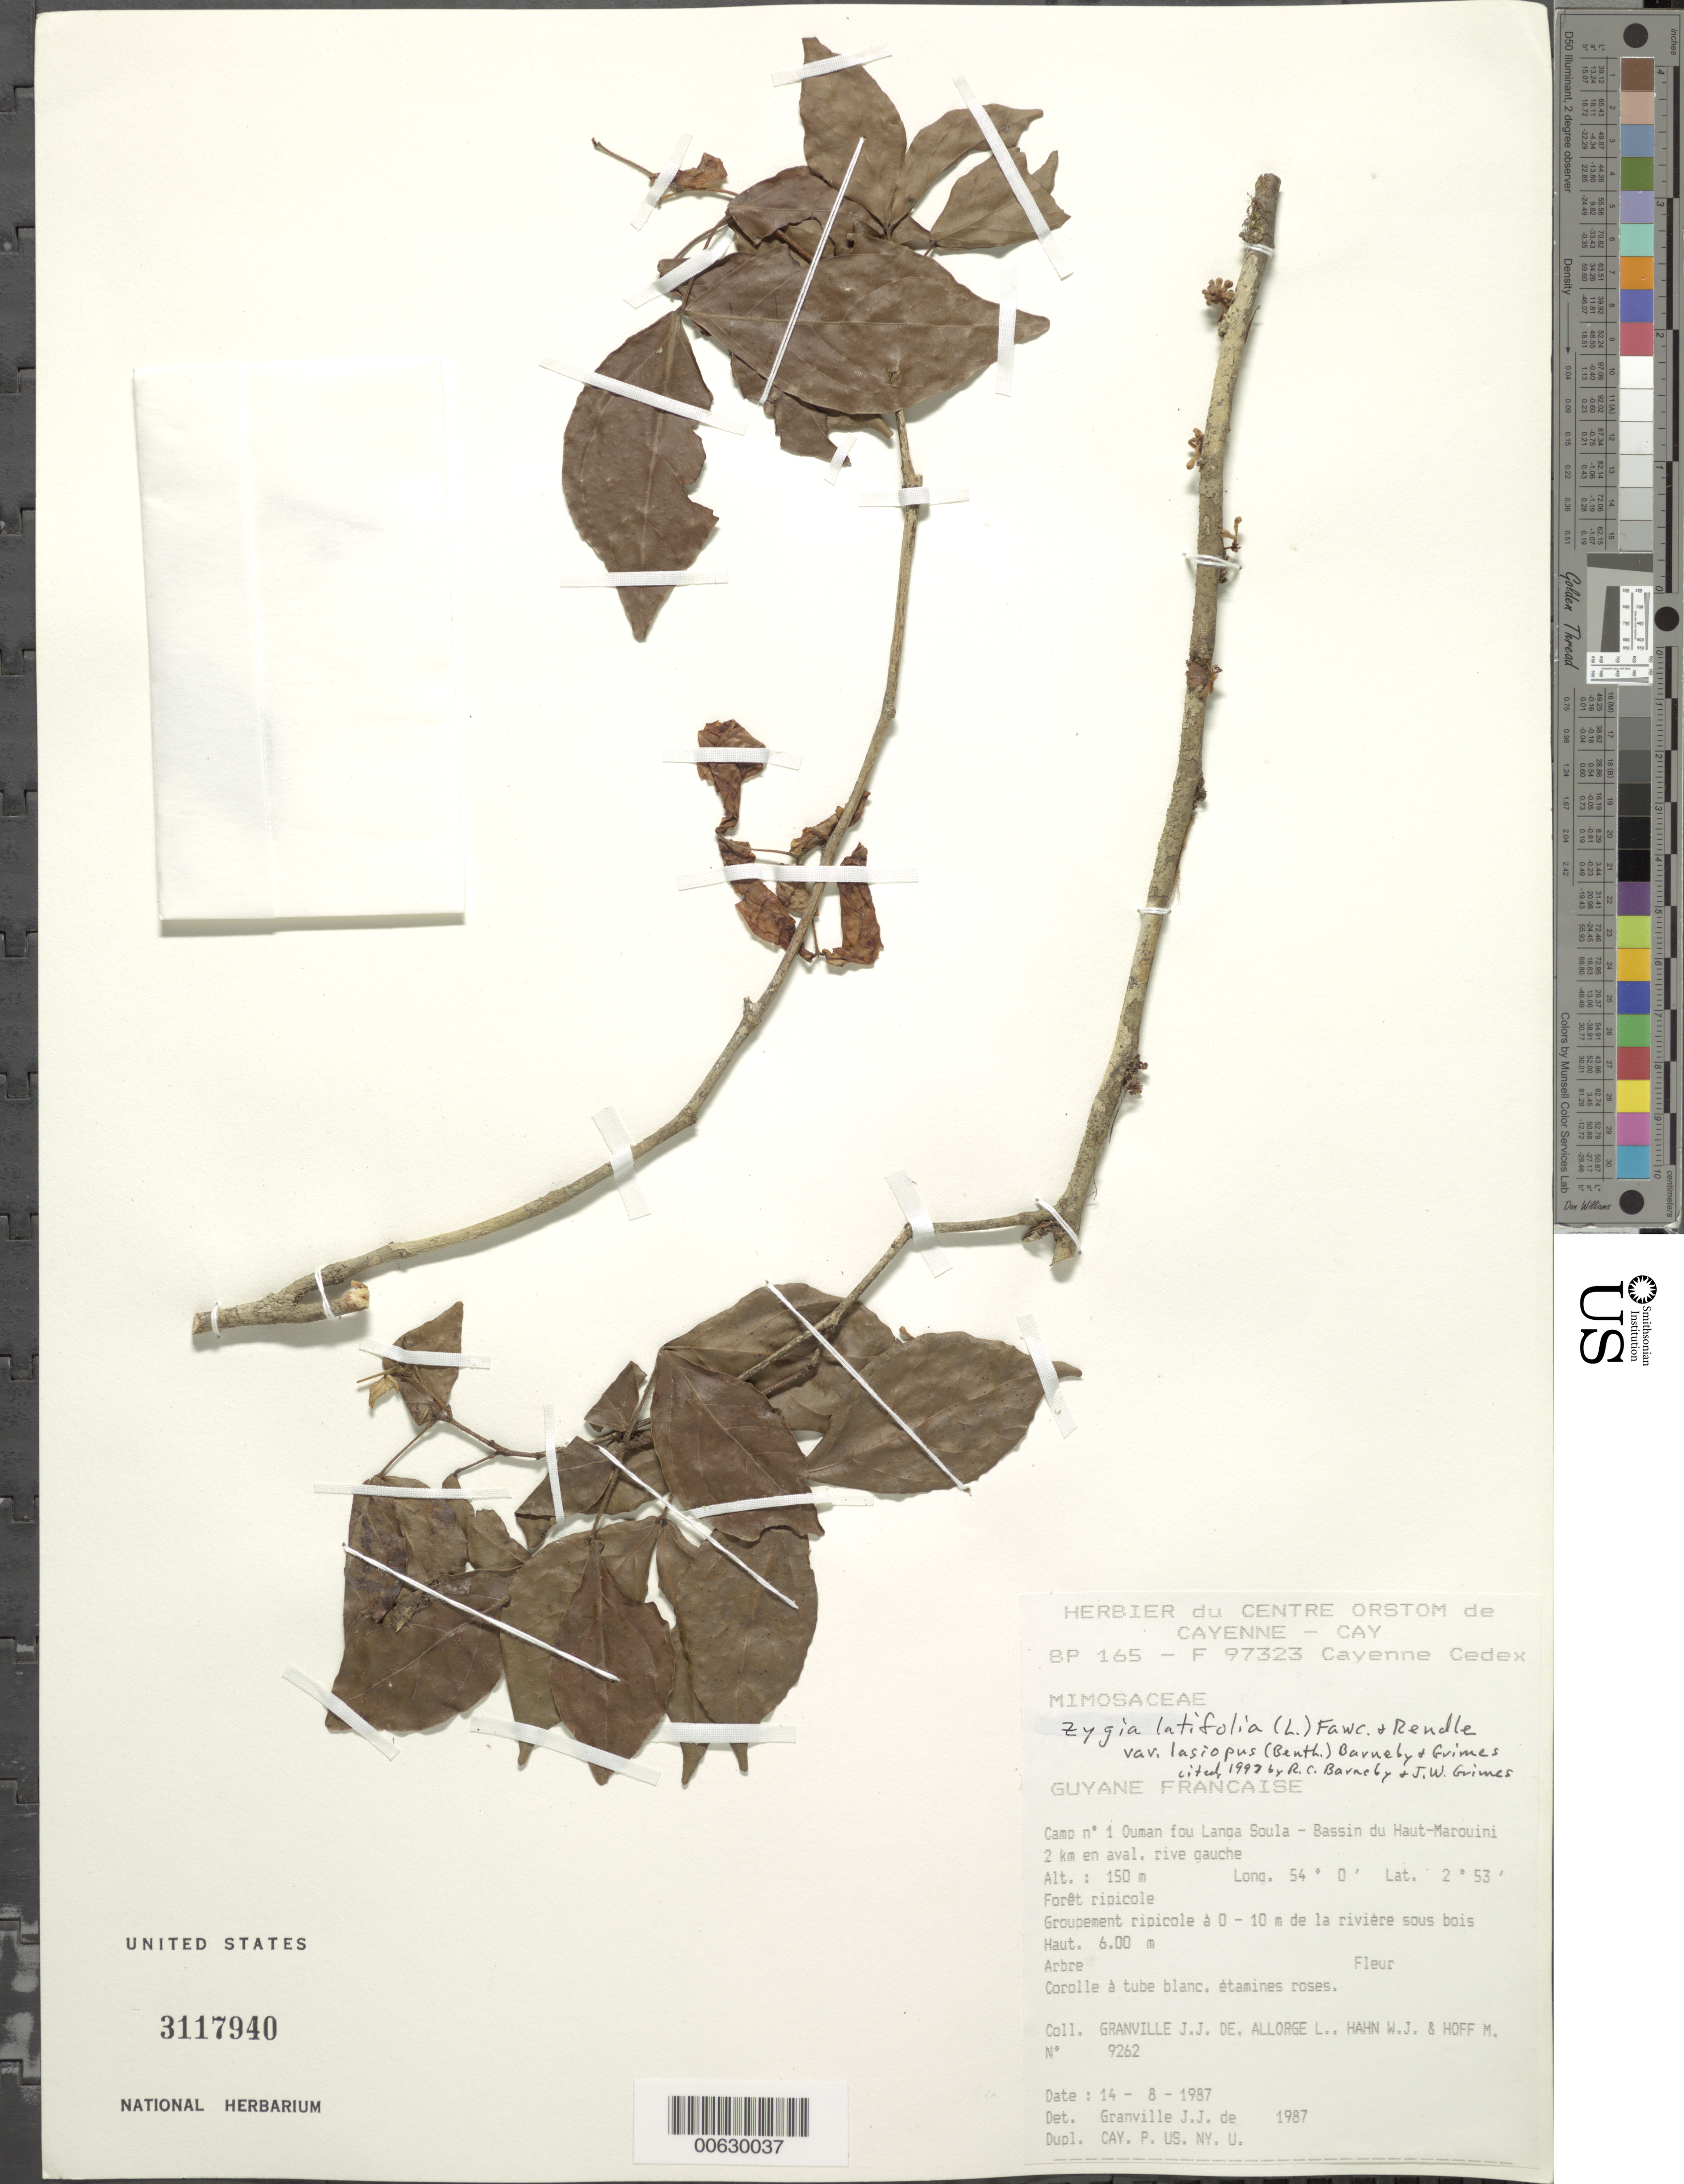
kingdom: Plantae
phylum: Tracheophyta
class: Magnoliopsida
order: Fabales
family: Fabaceae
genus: Zygia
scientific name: Zygia latifolia var. lasiopus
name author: (Benth.) Barneby & J.W. Grimes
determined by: Barneby, R. C.; Grimes, J. W.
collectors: J.-J. de Granville, L. Allorge, W. J. Hahn & M. Hoff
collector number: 9262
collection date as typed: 14-Aug-87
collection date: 1987-08-14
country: French Guiana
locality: Camp #1, Ouman fou Langa Soula, Bassin du Haut-Marouini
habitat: Forêt ripicole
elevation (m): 150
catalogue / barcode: US 3117940